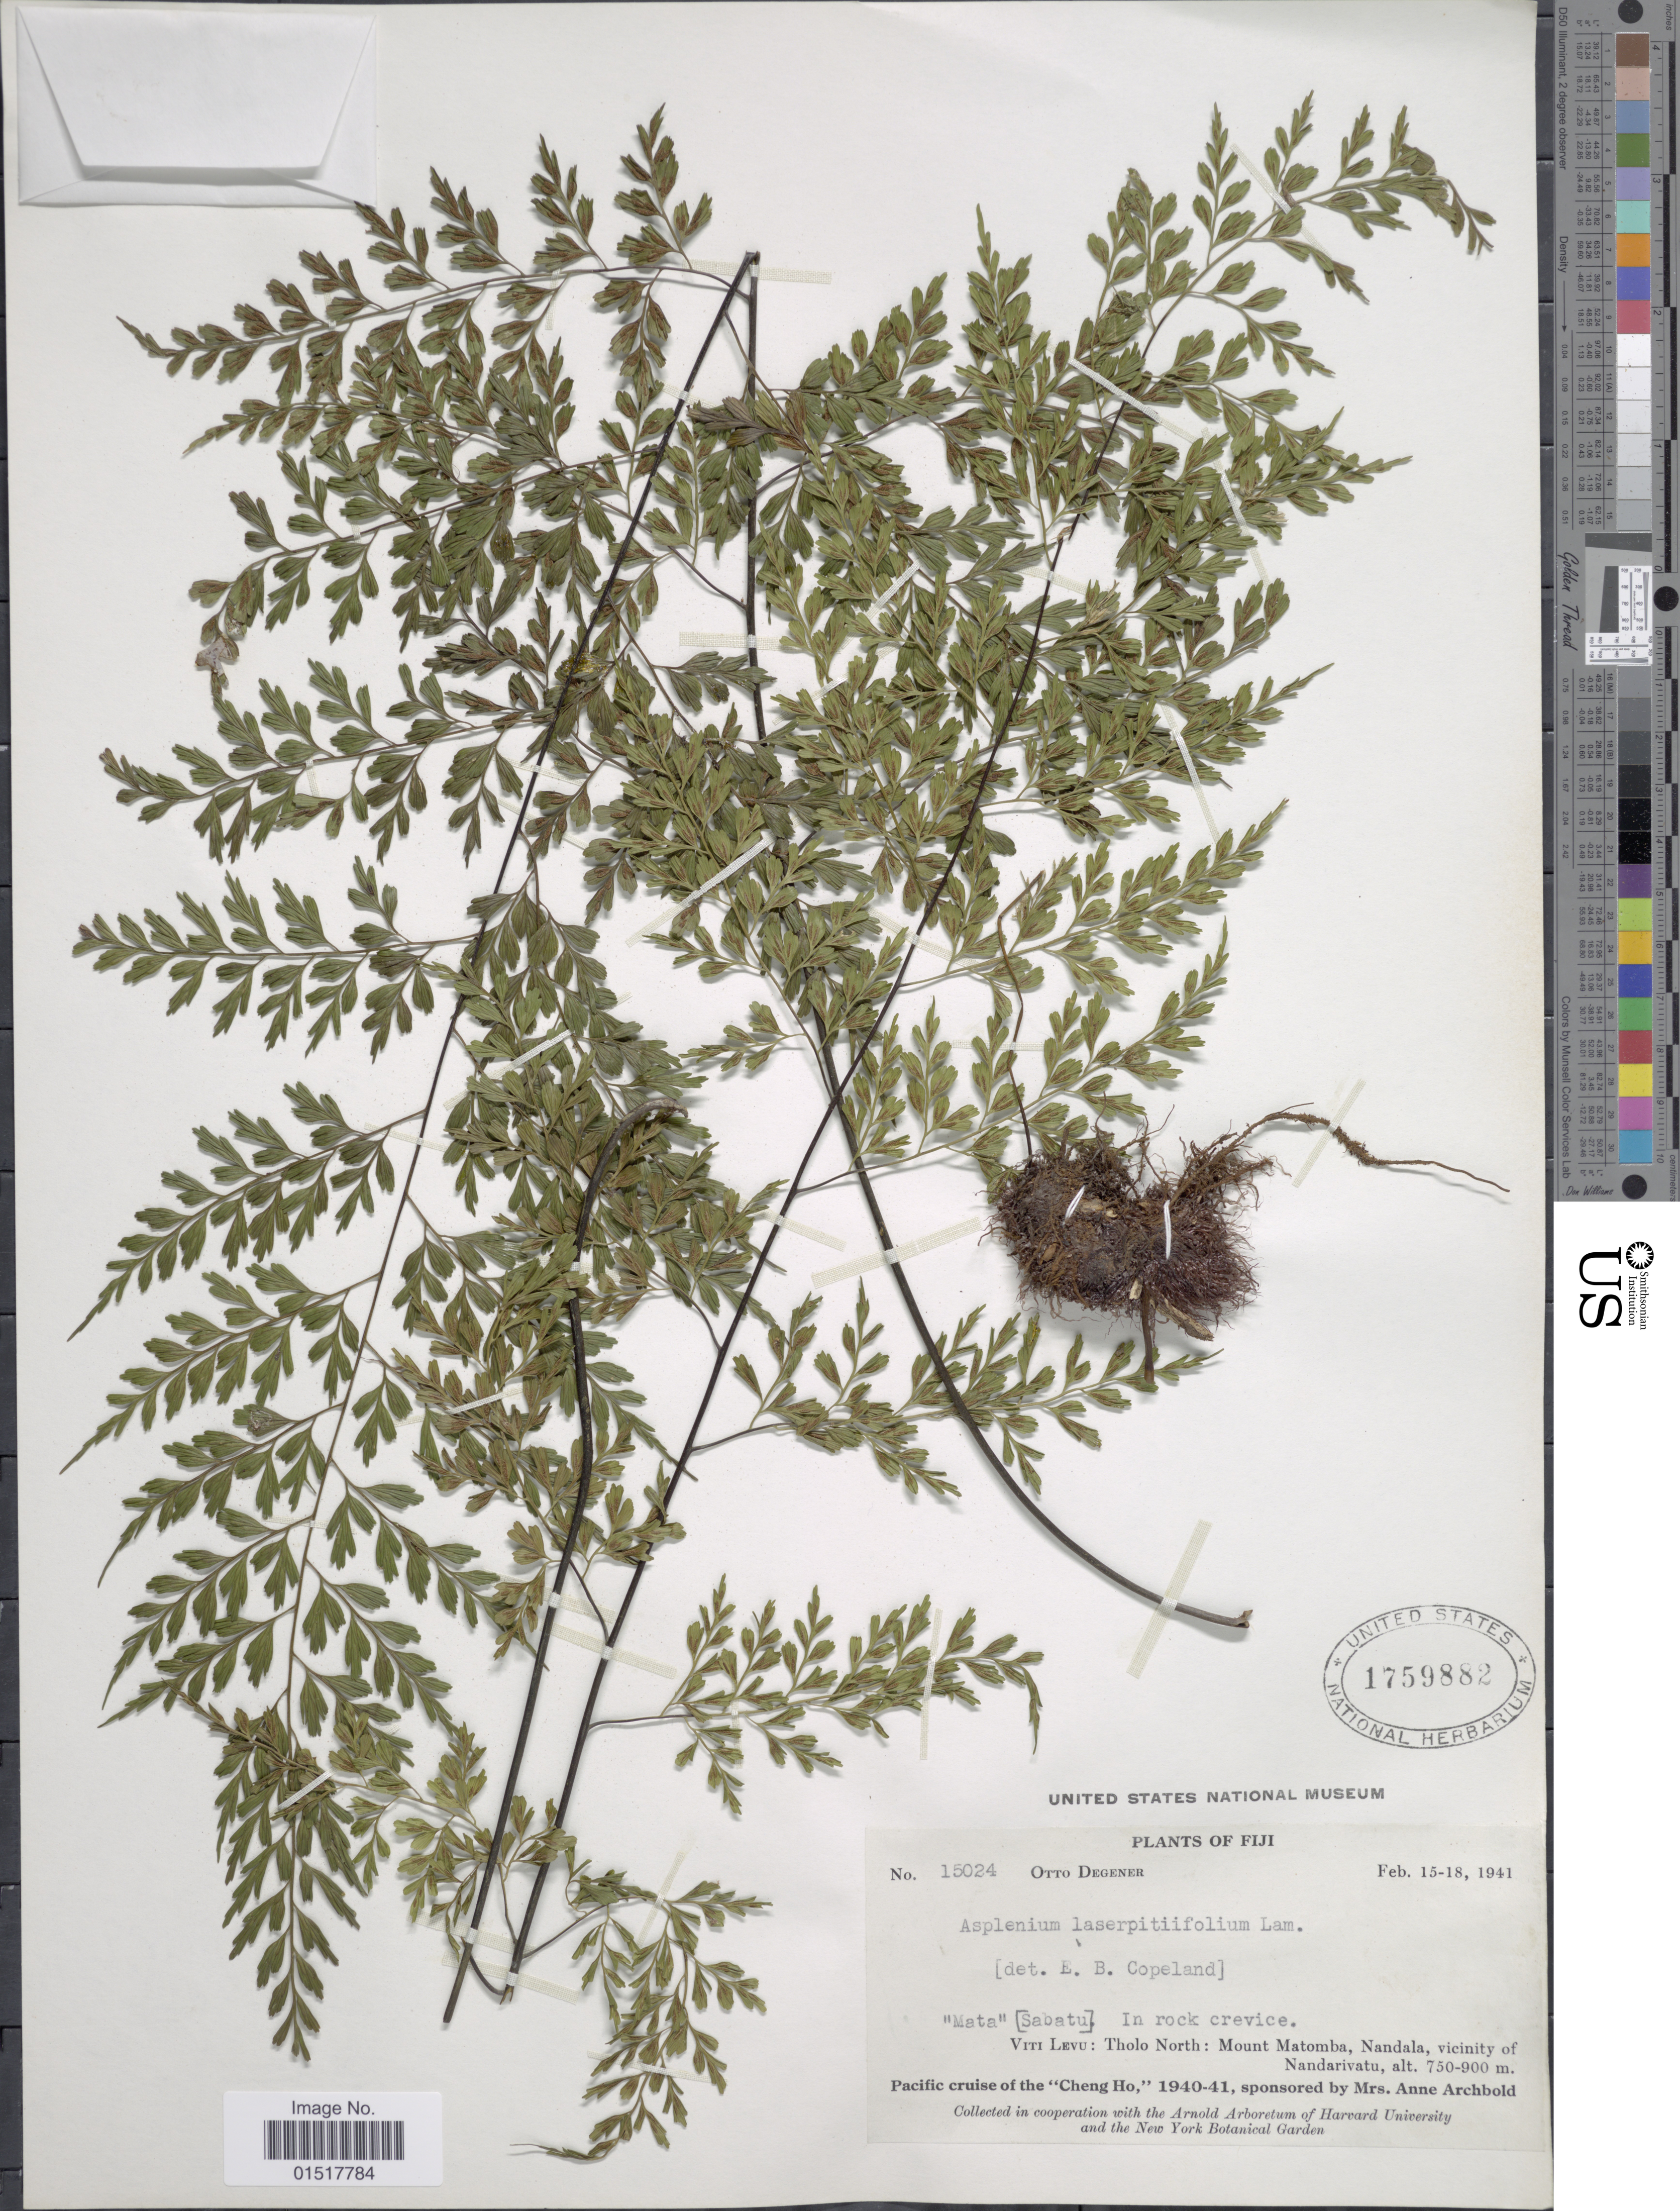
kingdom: Plantae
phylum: Tracheophyta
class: Polypodiopsida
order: Polypodiales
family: Aspleniaceae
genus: Asplenium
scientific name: Asplenium laserpitiifolium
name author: Lam.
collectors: O. Degener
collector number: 15024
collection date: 1941-02-15/1941-02-18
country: Fiji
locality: Mata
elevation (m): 750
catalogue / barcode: US 1759882